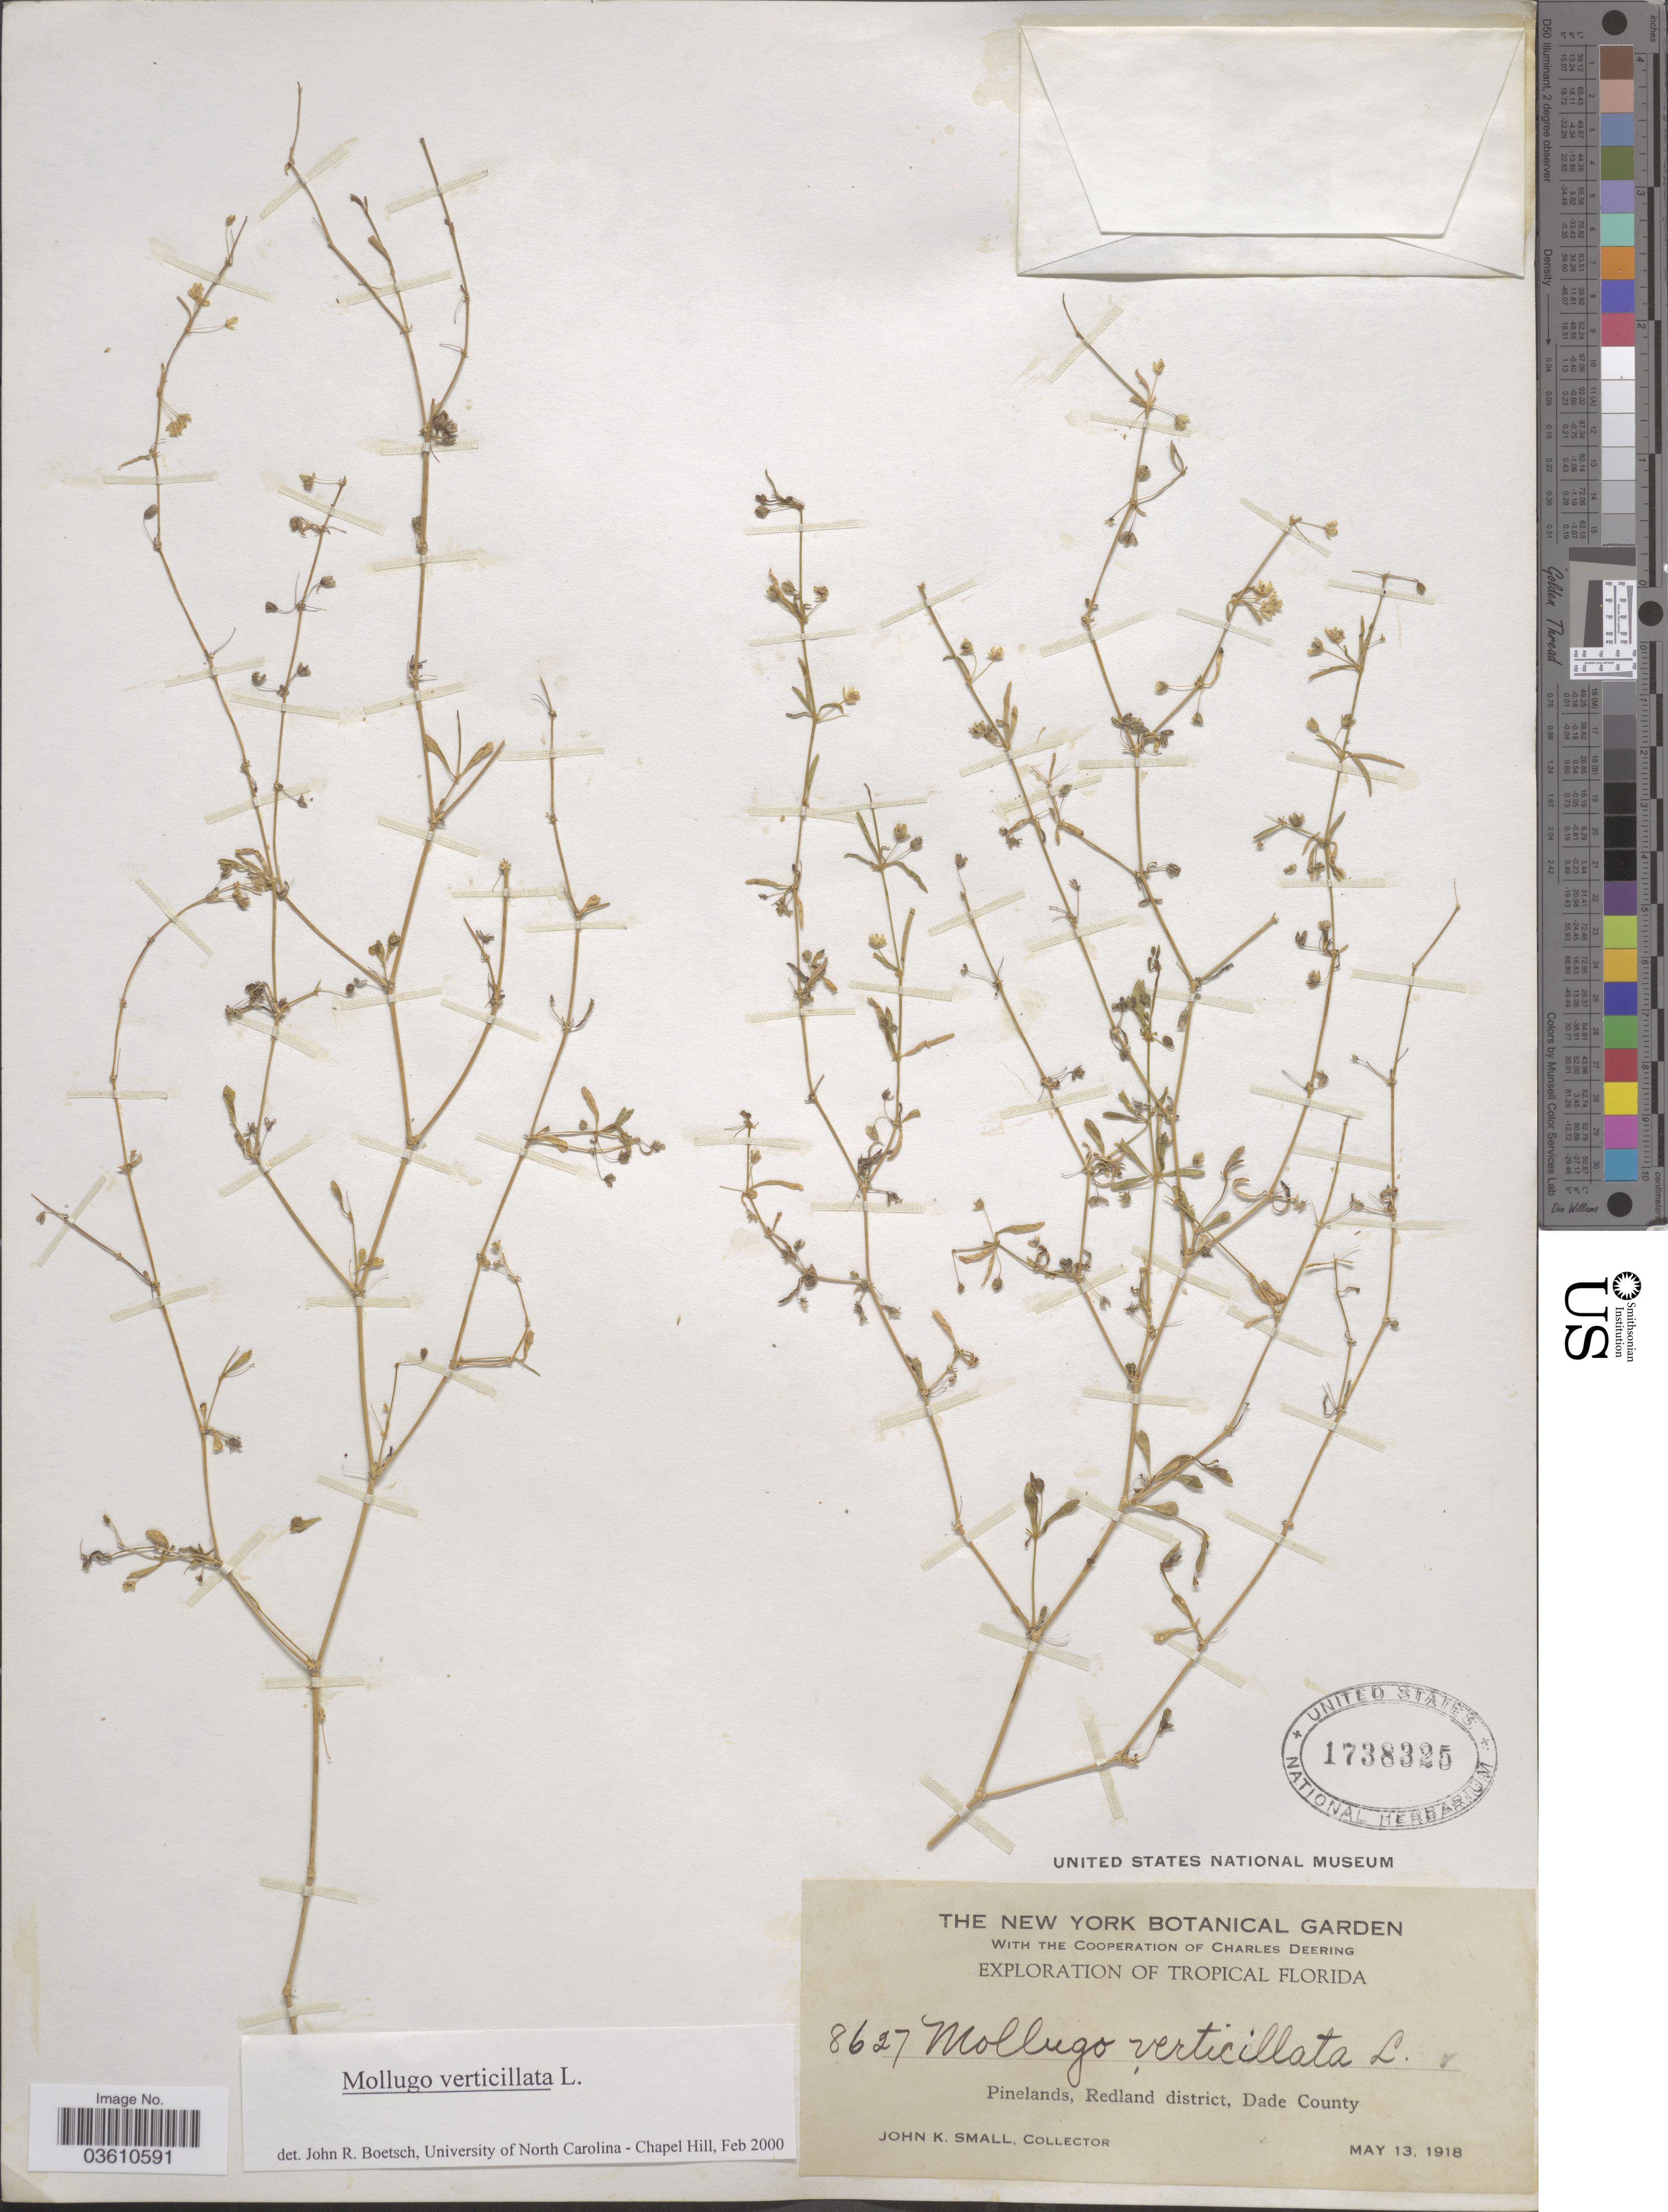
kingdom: Plantae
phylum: Tracheophyta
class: Magnoliopsida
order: Caryophyllales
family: Molluginaceae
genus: Mollugo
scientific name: Mollugo verticillata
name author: L.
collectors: J. K. Small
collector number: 8627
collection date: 1918-05-13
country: United States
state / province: Florida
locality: Tropical Florida. Pinelands, Redland district, Dade County.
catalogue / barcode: US 1738325